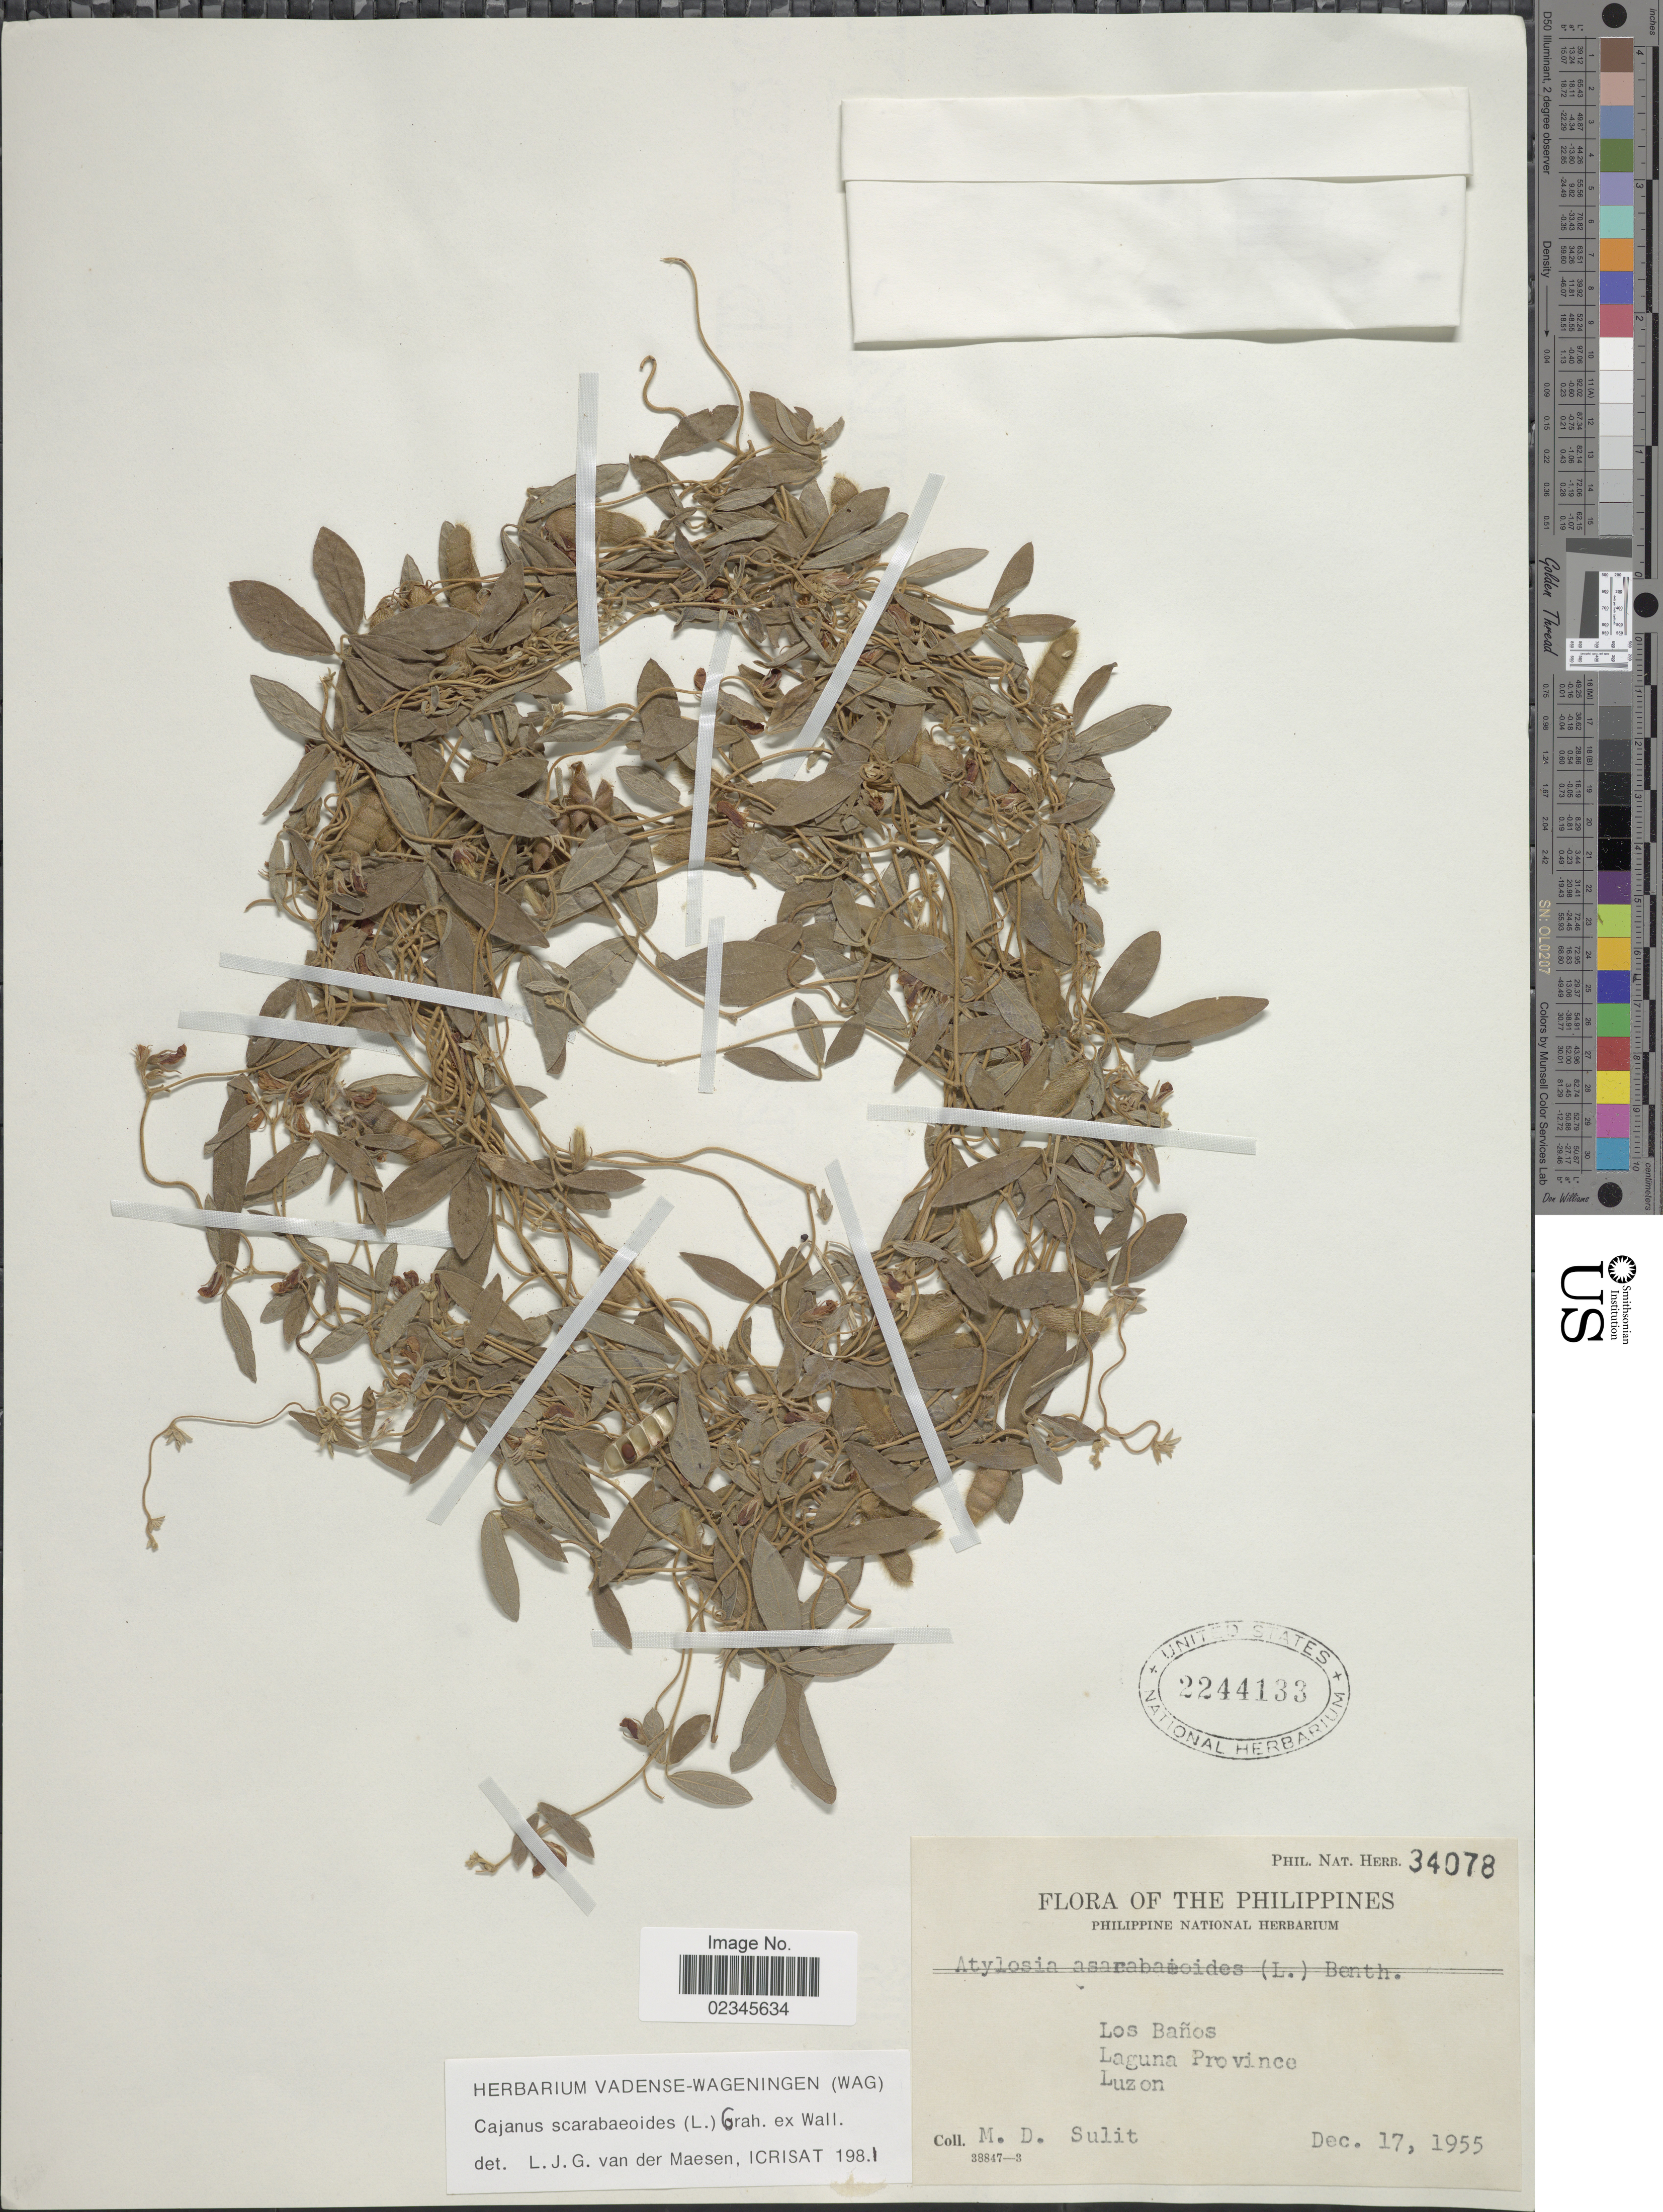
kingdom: Plantae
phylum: Tracheophyta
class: Magnoliopsida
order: Fabales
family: Fabaceae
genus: Cajanus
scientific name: Cajanus scarabaeoides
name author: (L.) Thou. ex Graham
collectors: M. Sulit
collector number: Phil. Nat. Herb. 34078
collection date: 1955-12-17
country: Philippines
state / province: Calabarzon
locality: Los Baños. Laguna Province. Luzon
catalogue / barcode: US 2244133